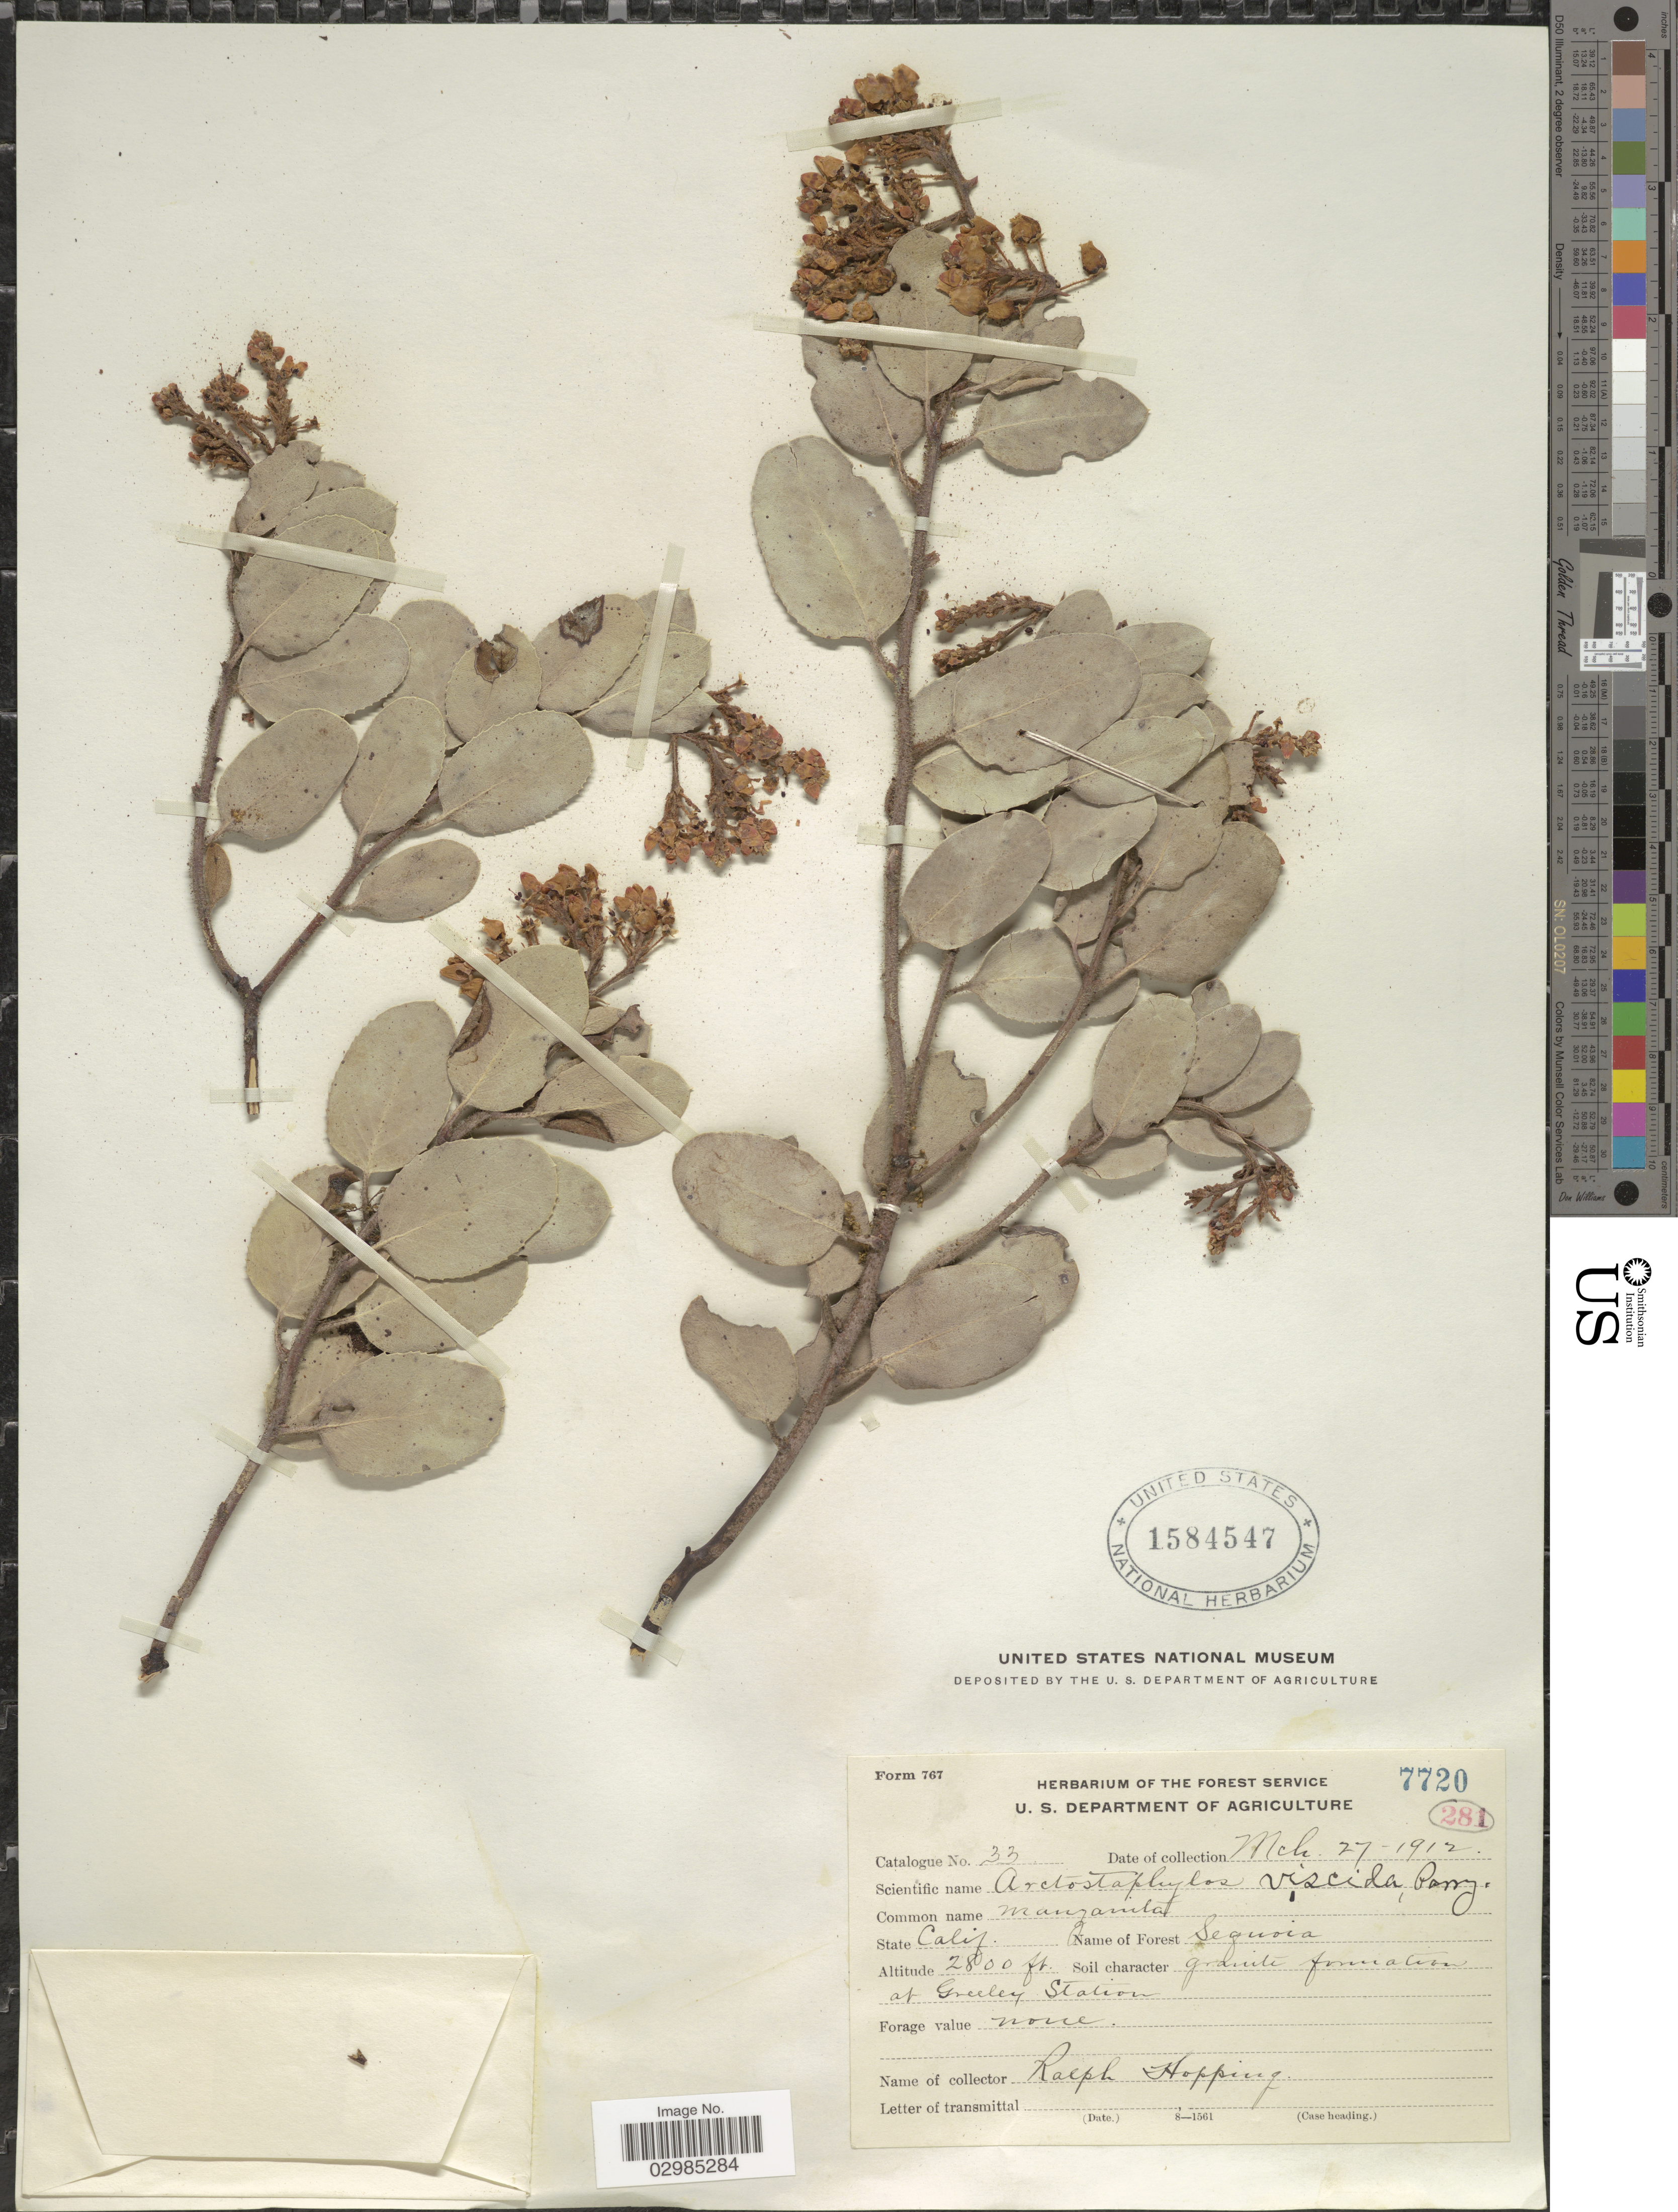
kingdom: Plantae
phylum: Tracheophyta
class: Magnoliopsida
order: Ericales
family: Ericaceae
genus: Arctostaphylos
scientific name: Arctostaphylos viscida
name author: Parry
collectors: R. Hopping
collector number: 7720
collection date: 1912-03-27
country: United States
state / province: California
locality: At Greeley Station.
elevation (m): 853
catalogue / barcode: US 1584547